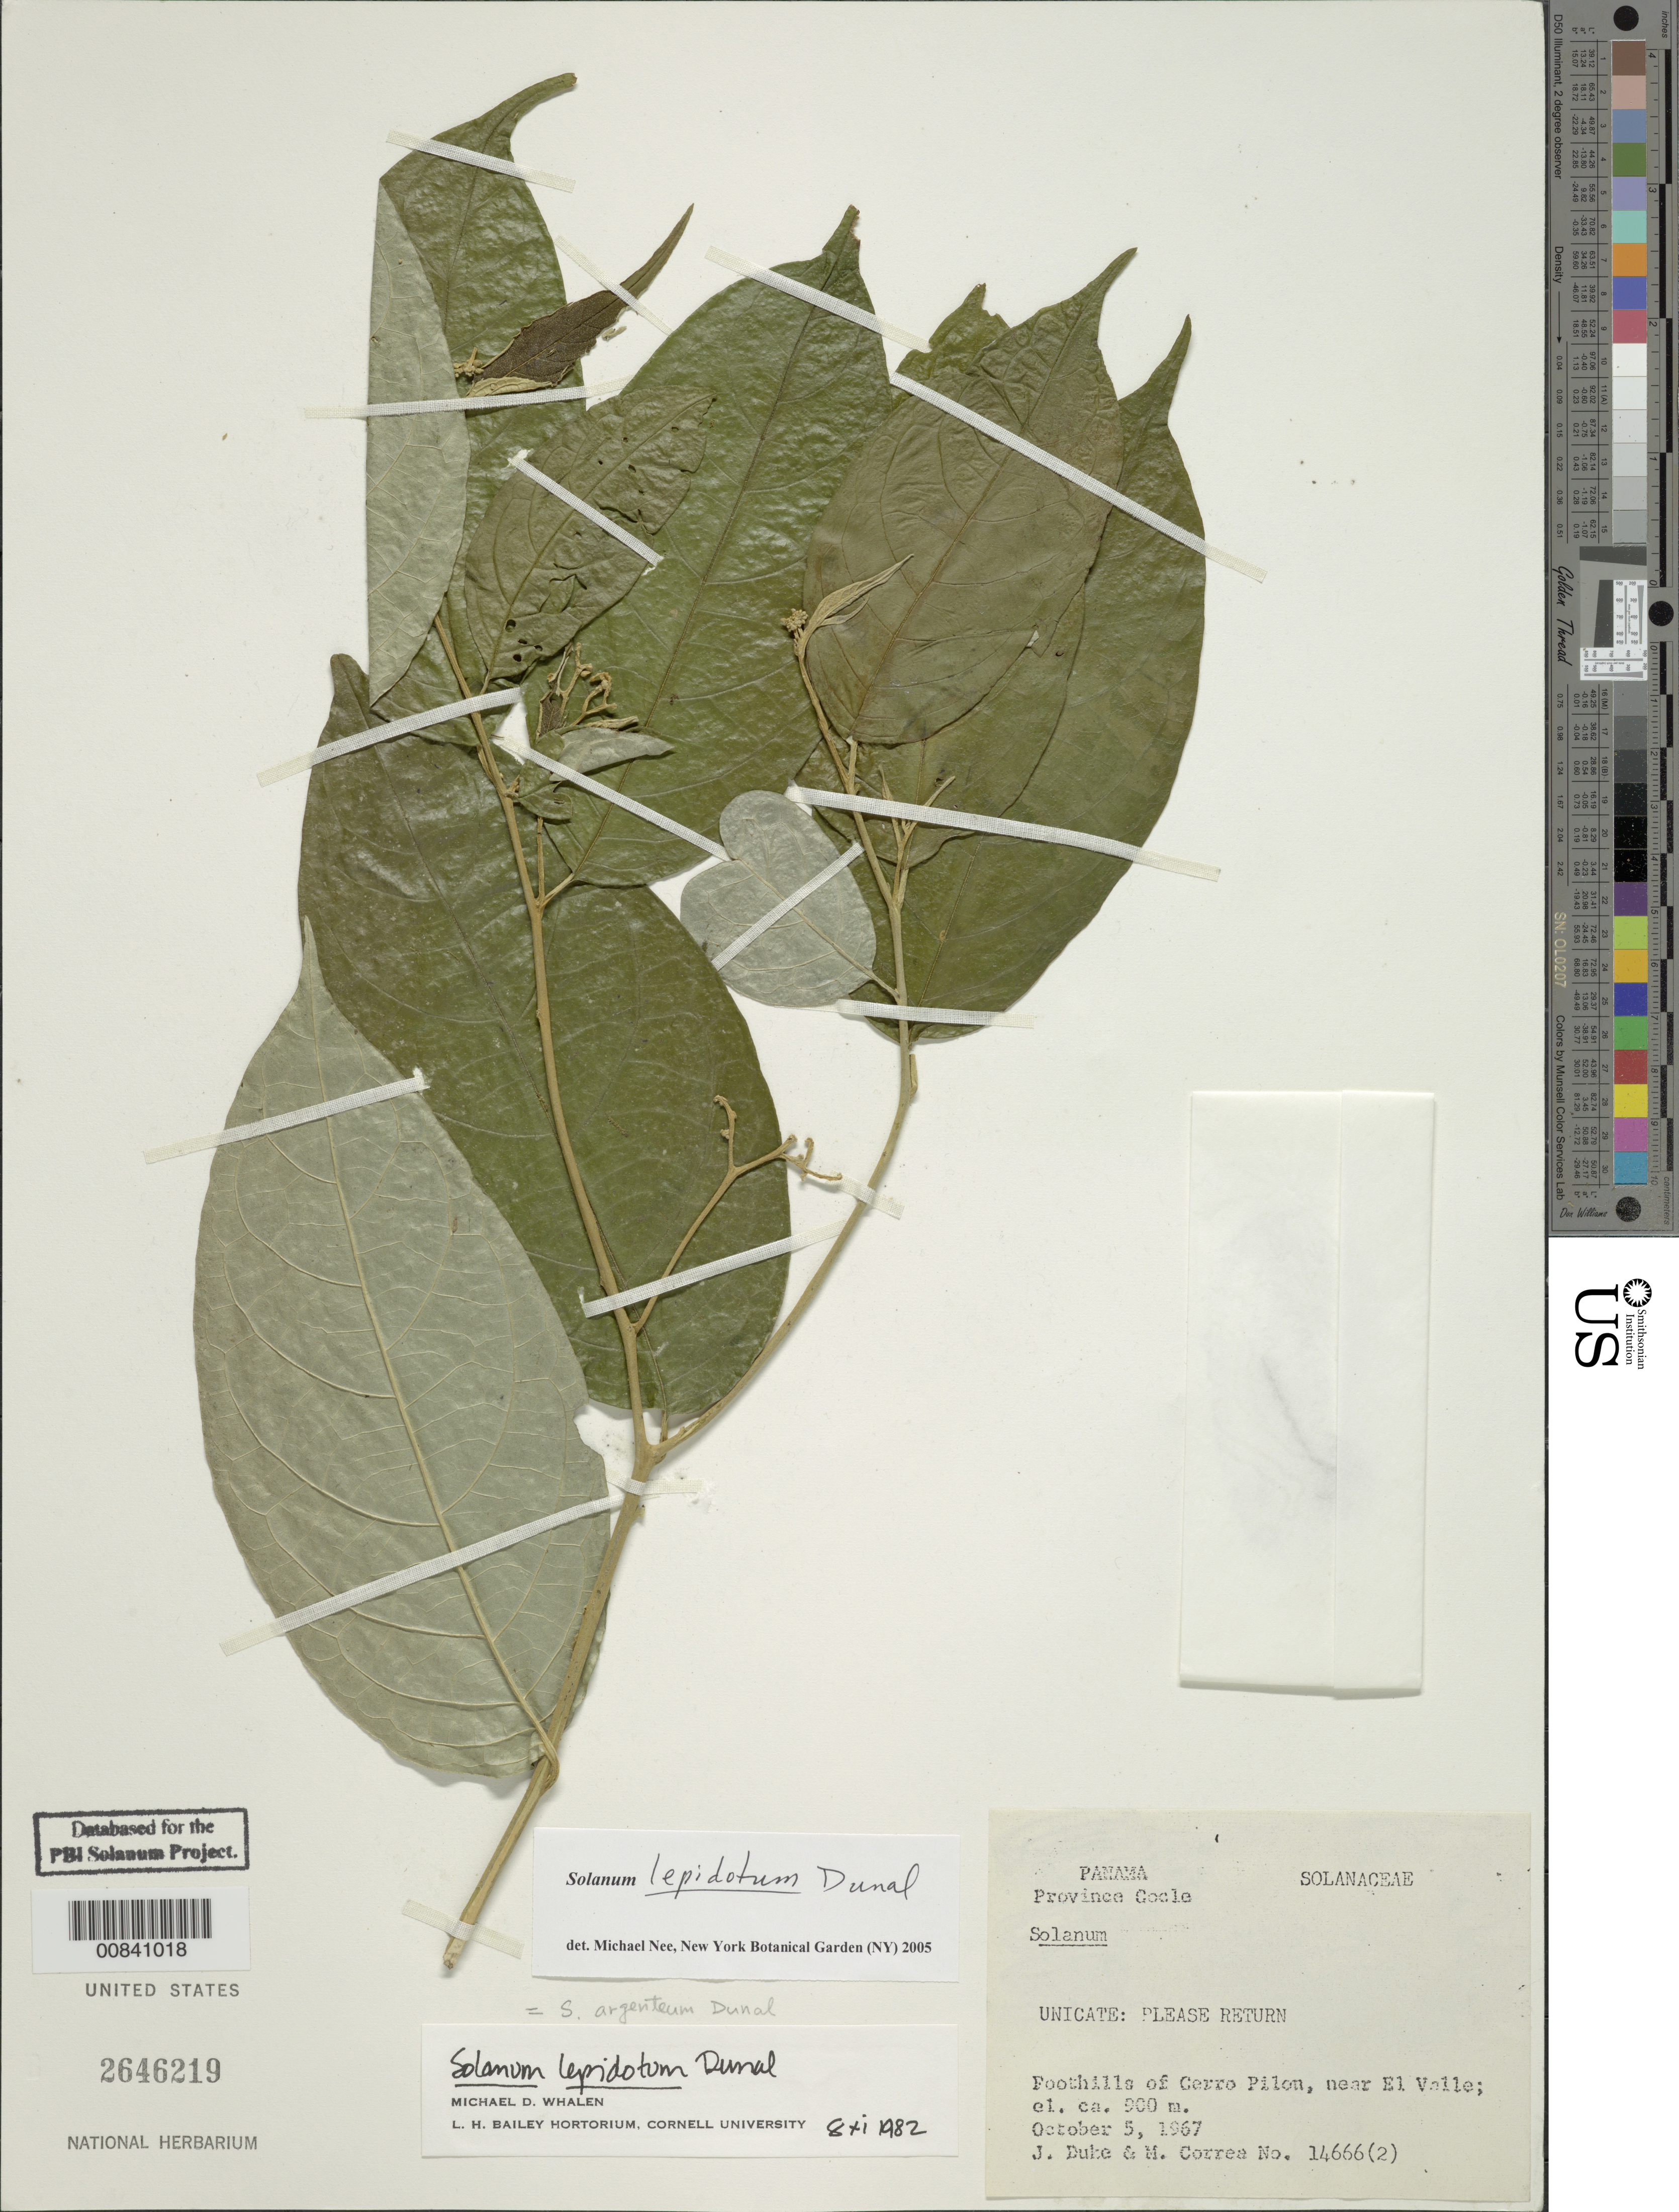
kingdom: Plantae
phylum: Tracheophyta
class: Magnoliopsida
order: Solanales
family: Solanaceae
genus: Solanum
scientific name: Solanum lepidotum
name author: Humb. & Bonpl. ex Dunal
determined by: Nee, Michael H.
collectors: J. A. Duke & M. Correa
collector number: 14666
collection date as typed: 5 Oct 1969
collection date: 1969-10-05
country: Panama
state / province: Coclé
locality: Foothills of Cerro Pilon, near El Valle.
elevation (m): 900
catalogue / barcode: US 2646219